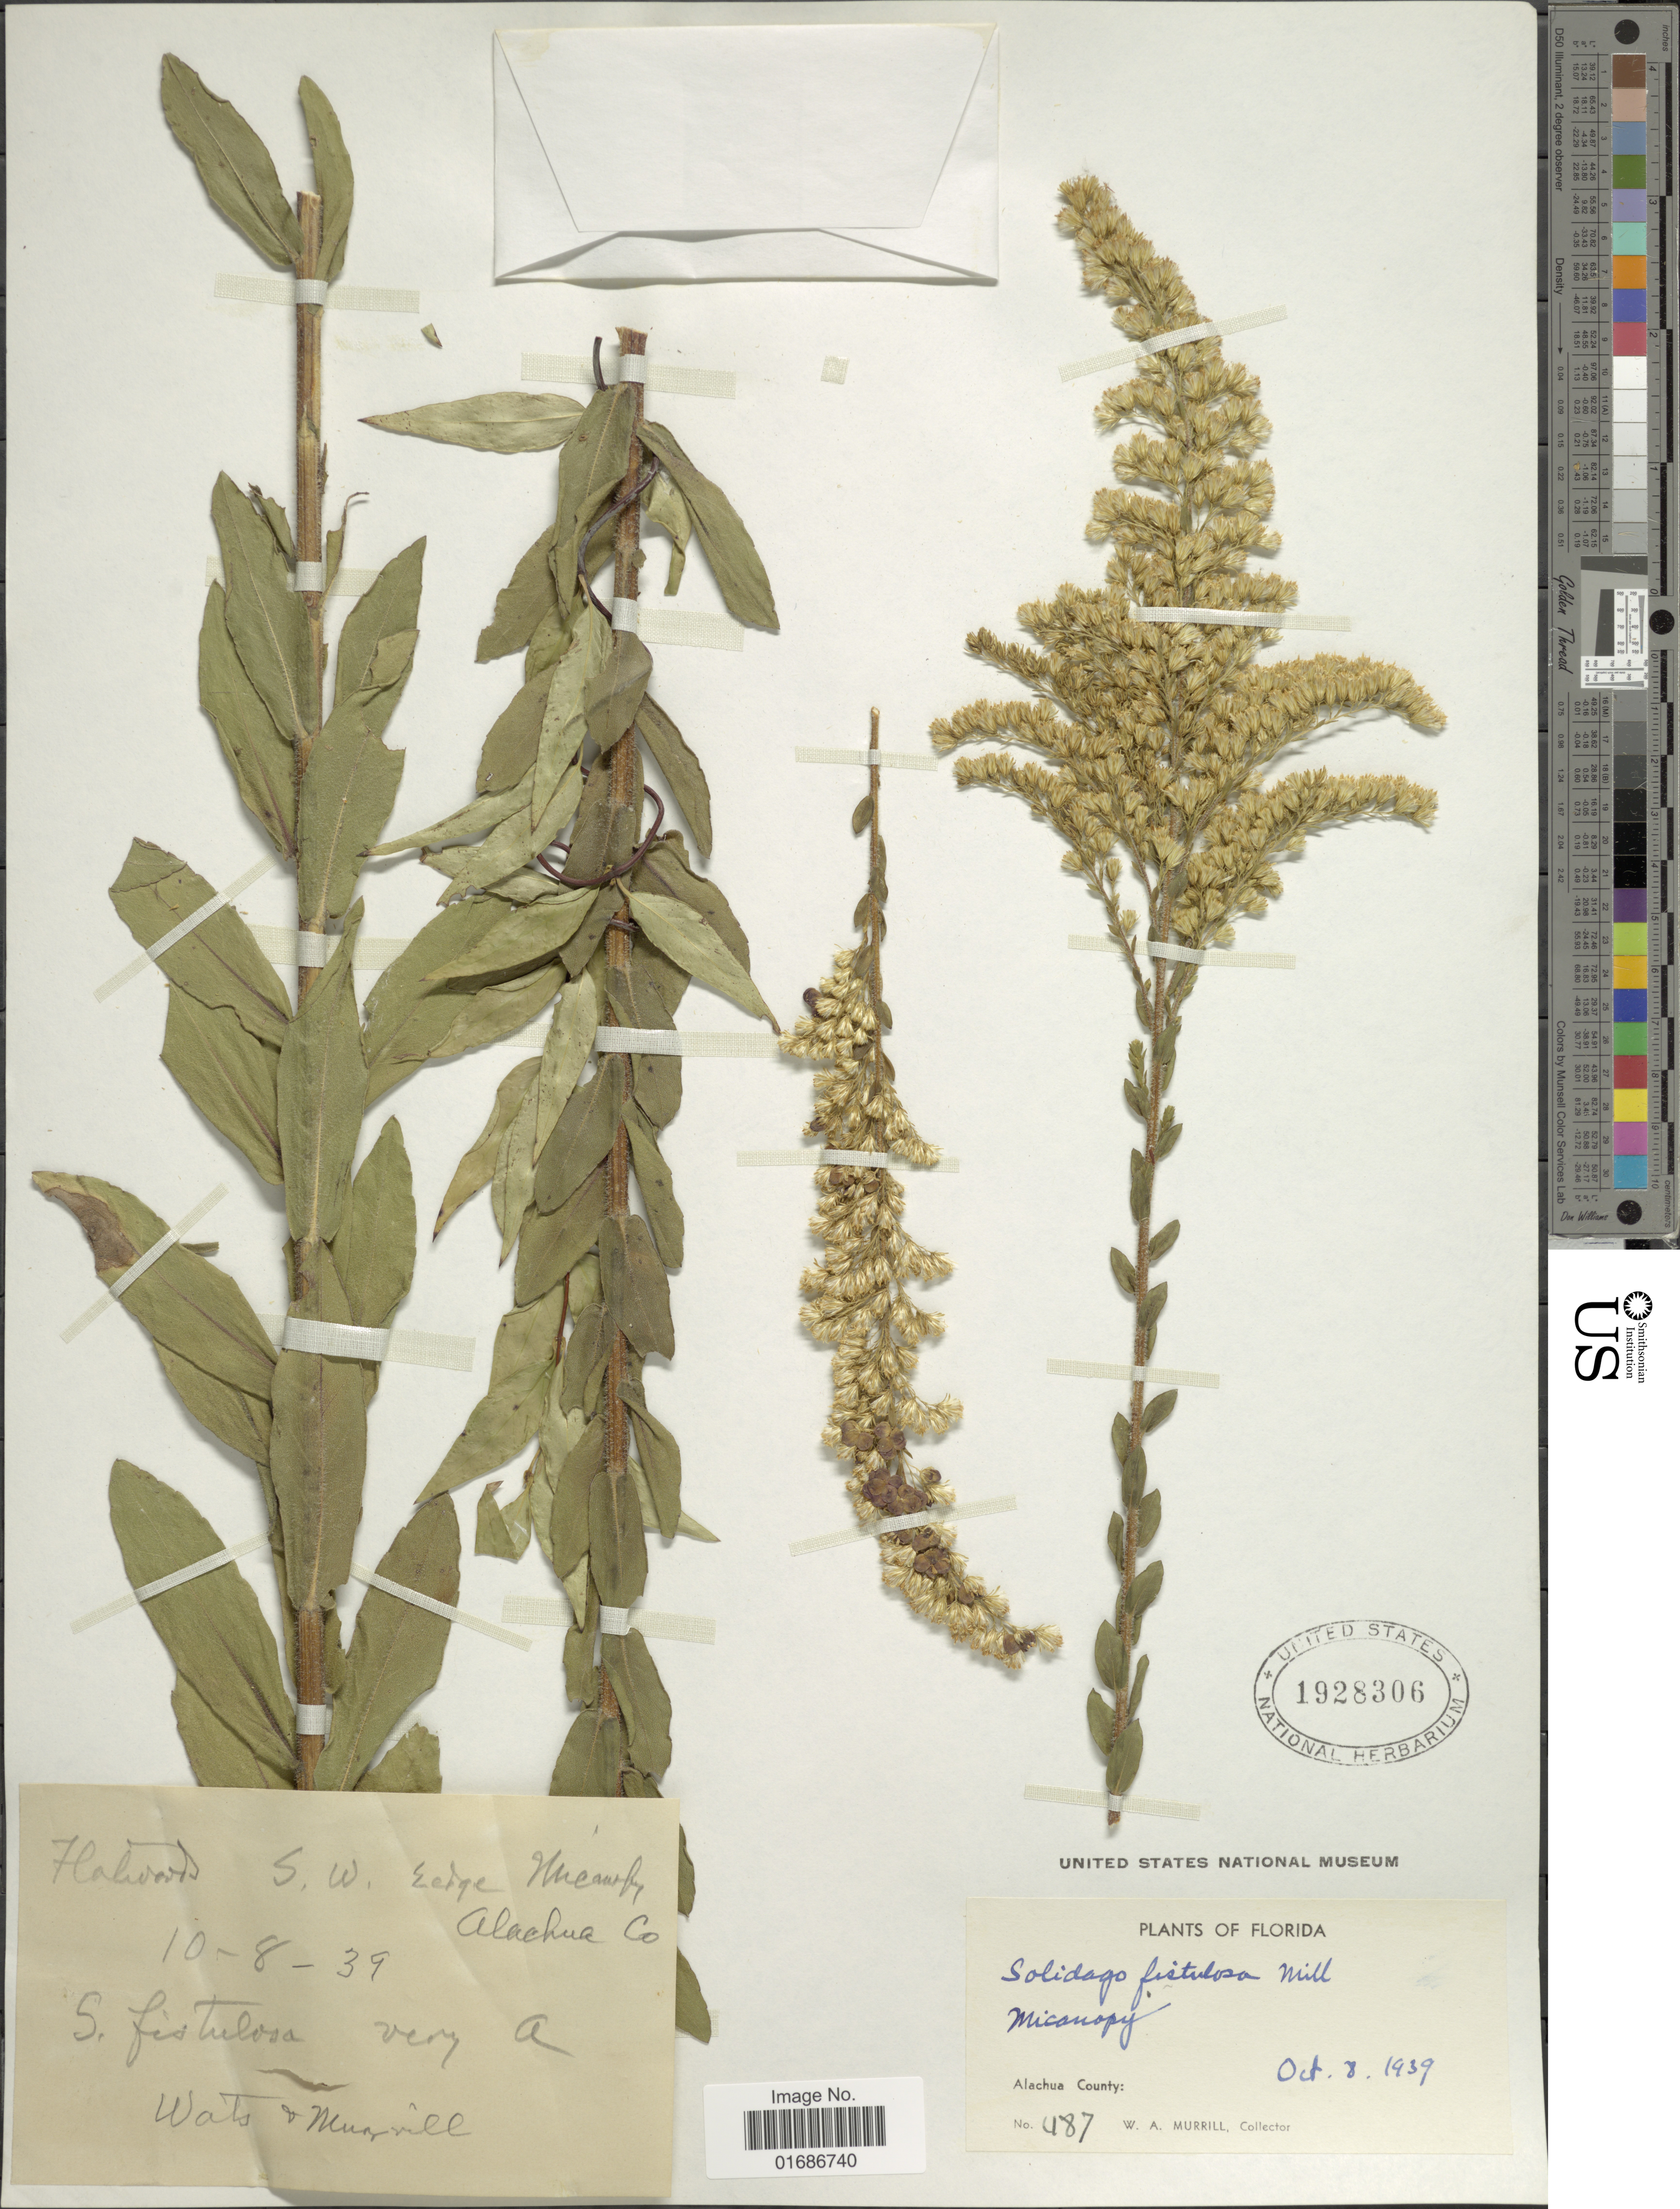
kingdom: Plantae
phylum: Tracheophyta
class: Magnoliopsida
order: Asterales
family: Asteraceae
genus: Solidago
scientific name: Solidago fistulosa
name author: Mill.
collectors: W. A. Murrill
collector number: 487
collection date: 1939-10-08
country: United States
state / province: Florida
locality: Micanopy, Alachua County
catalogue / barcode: US 1928306